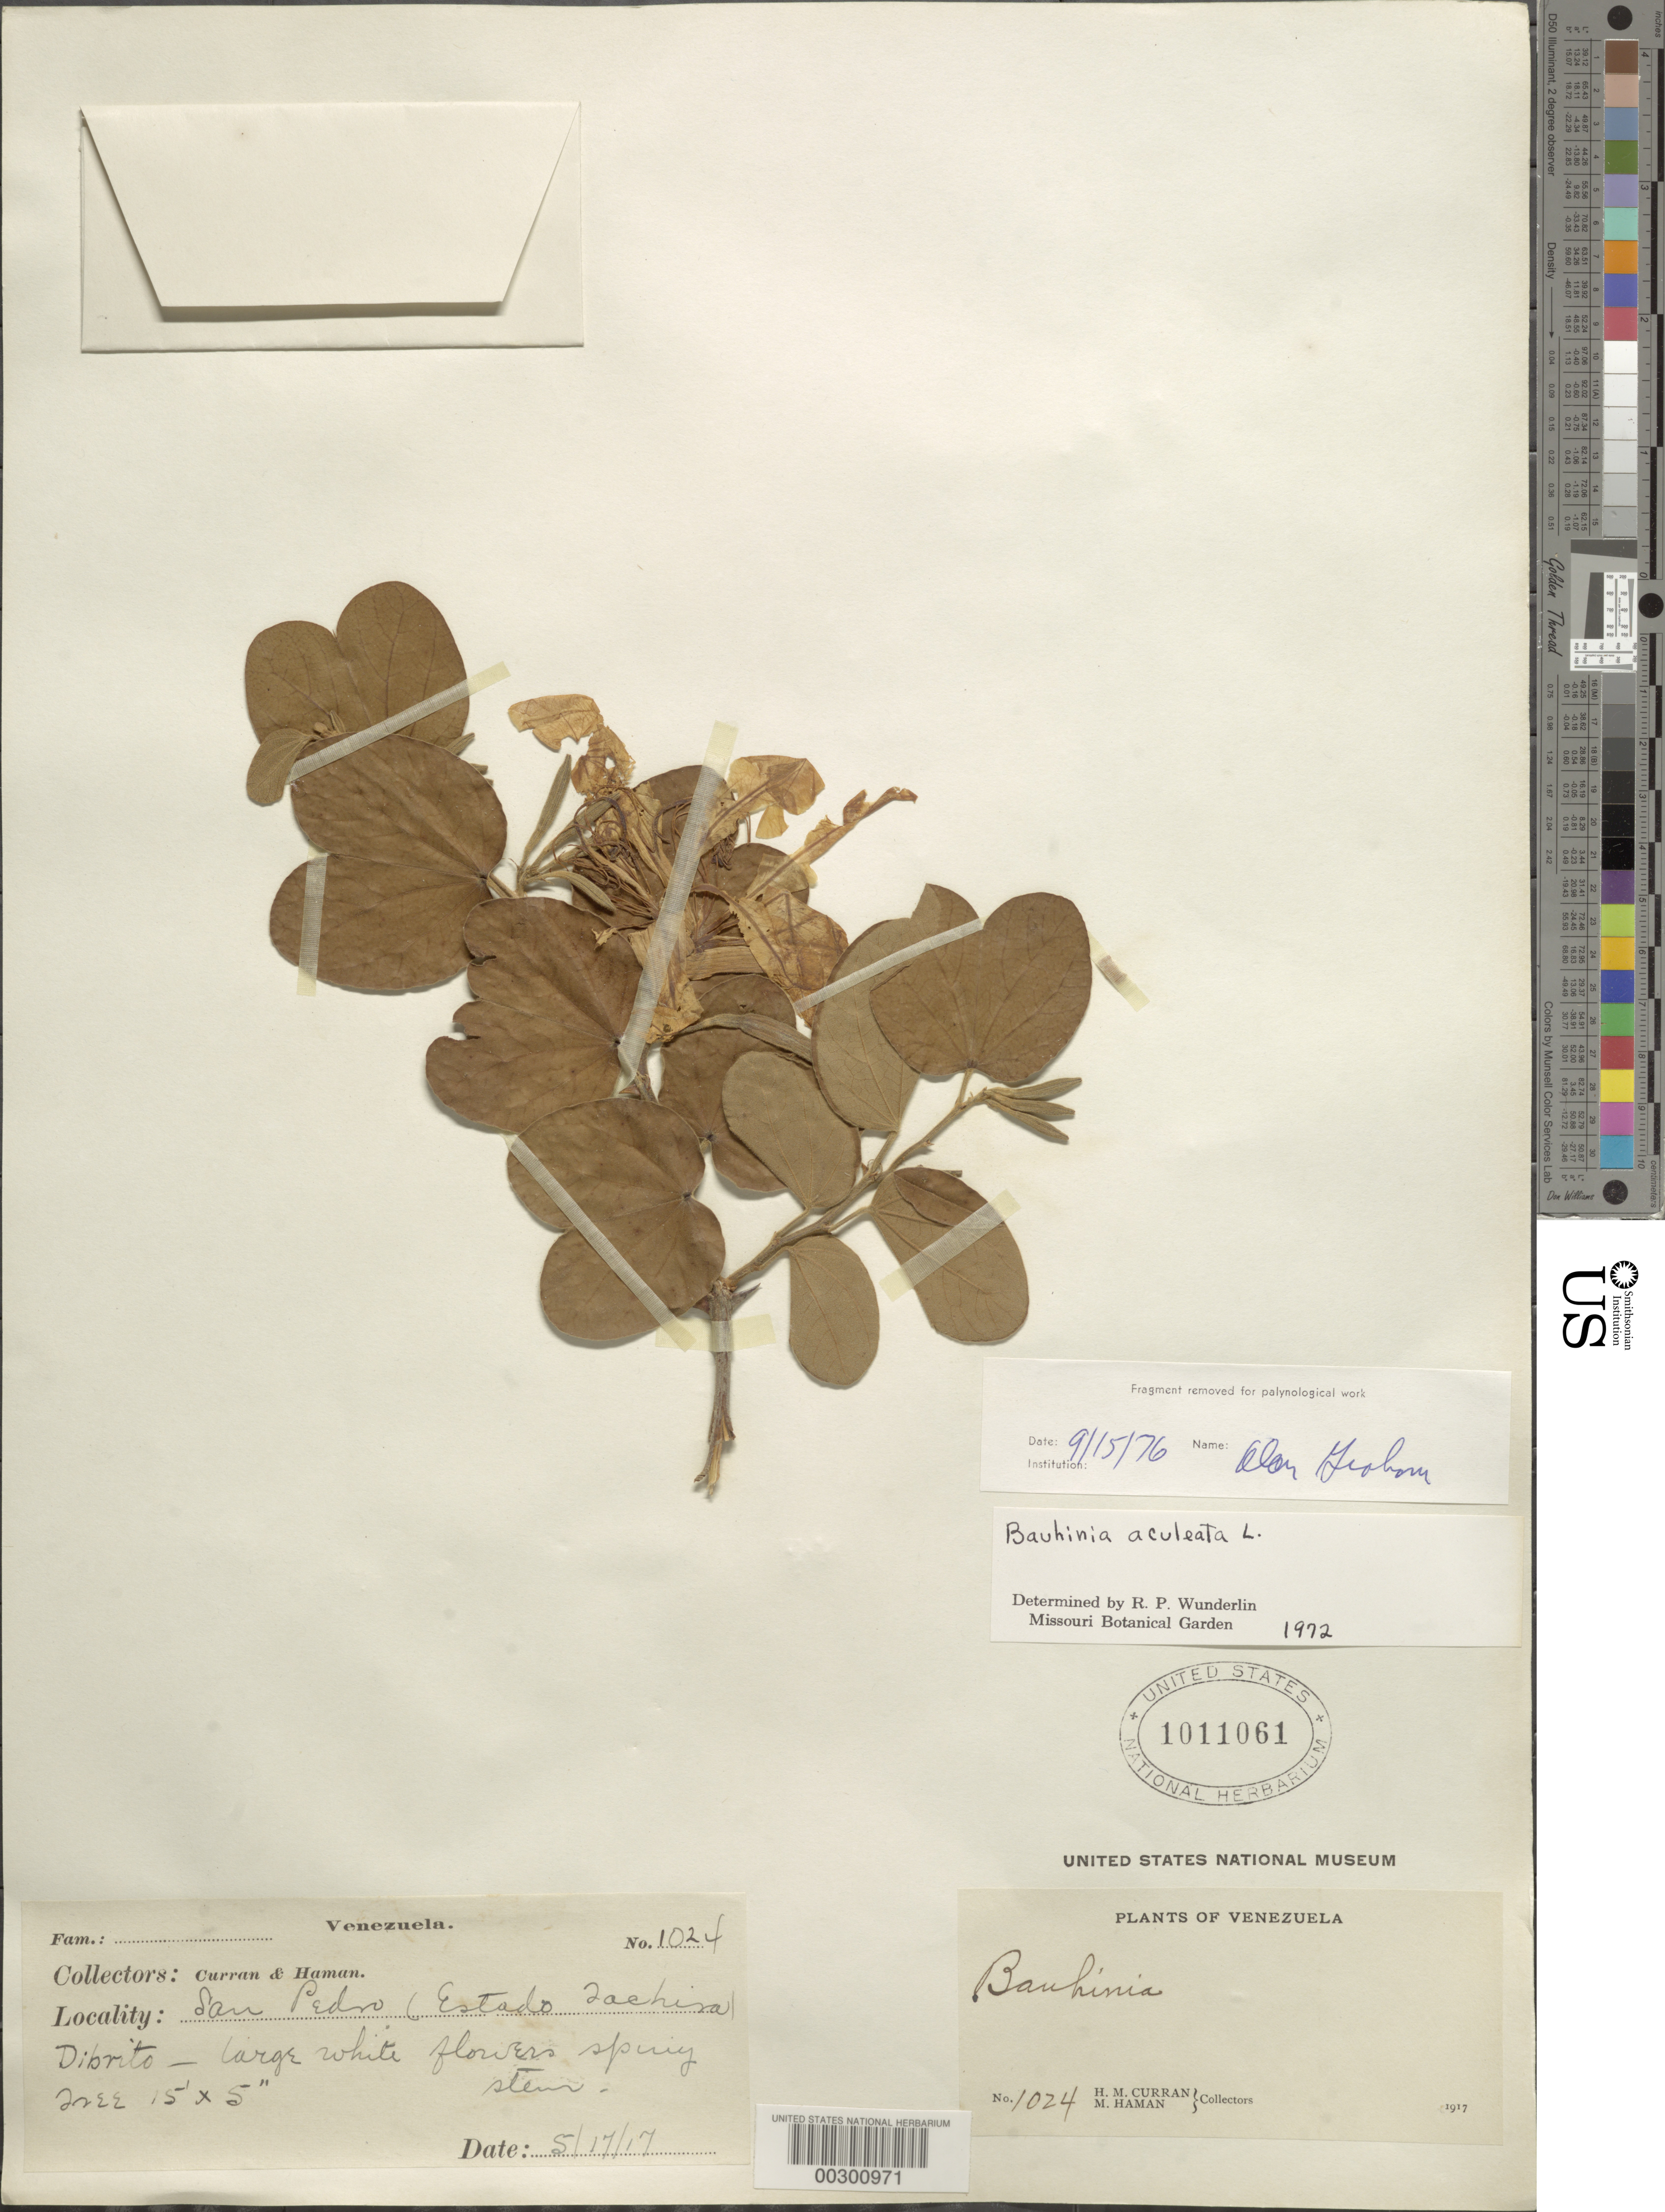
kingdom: Plantae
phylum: Tracheophyta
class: Magnoliopsida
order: Fabales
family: Fabaceae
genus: Bauhinia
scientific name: Bauhinia aculeata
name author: L.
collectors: H. M. Curran & M. Haman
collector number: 10241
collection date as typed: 17 May 1917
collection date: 1917-05-17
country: Venezuela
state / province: Tachira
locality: San pedro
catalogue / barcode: US 1011061